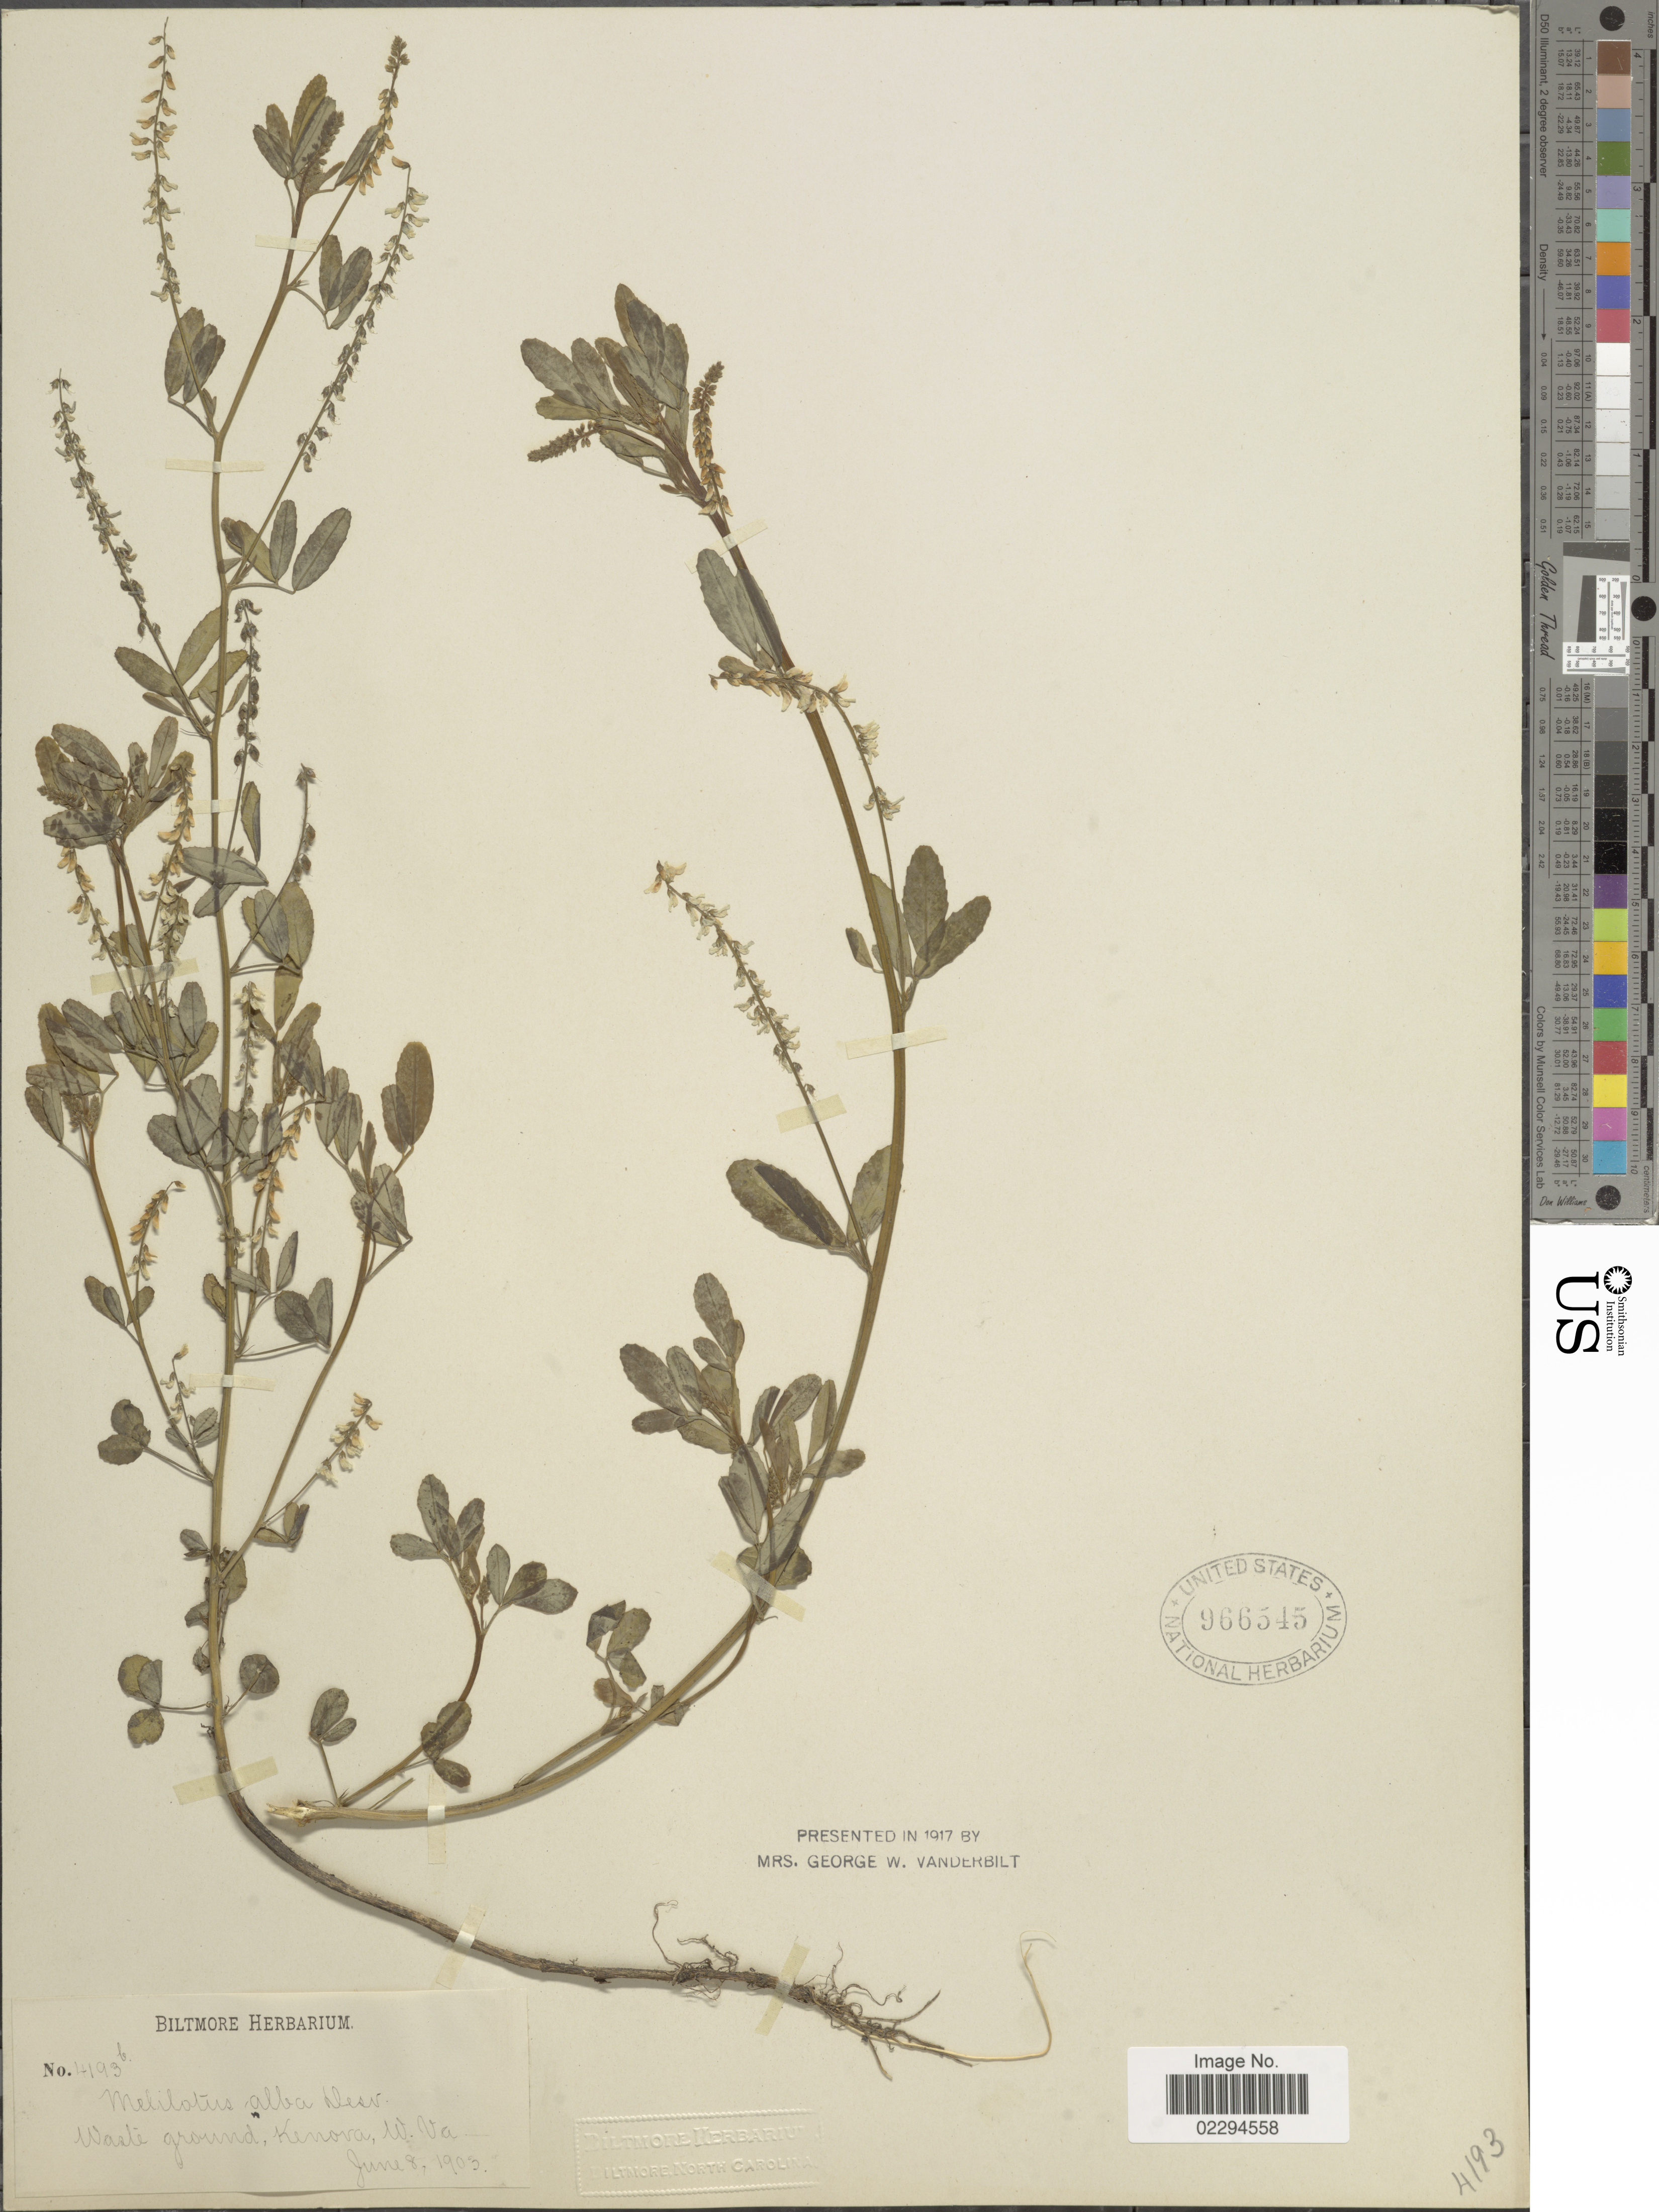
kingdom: Plantae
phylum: Tracheophyta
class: Magnoliopsida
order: Fabales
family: Fabaceae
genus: Melilotus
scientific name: Melilotus albus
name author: Medik.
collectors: ex herb. Biltmore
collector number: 4193b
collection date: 1903-06-08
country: United States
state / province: West Virginia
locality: Kenora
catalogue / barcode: US 966545